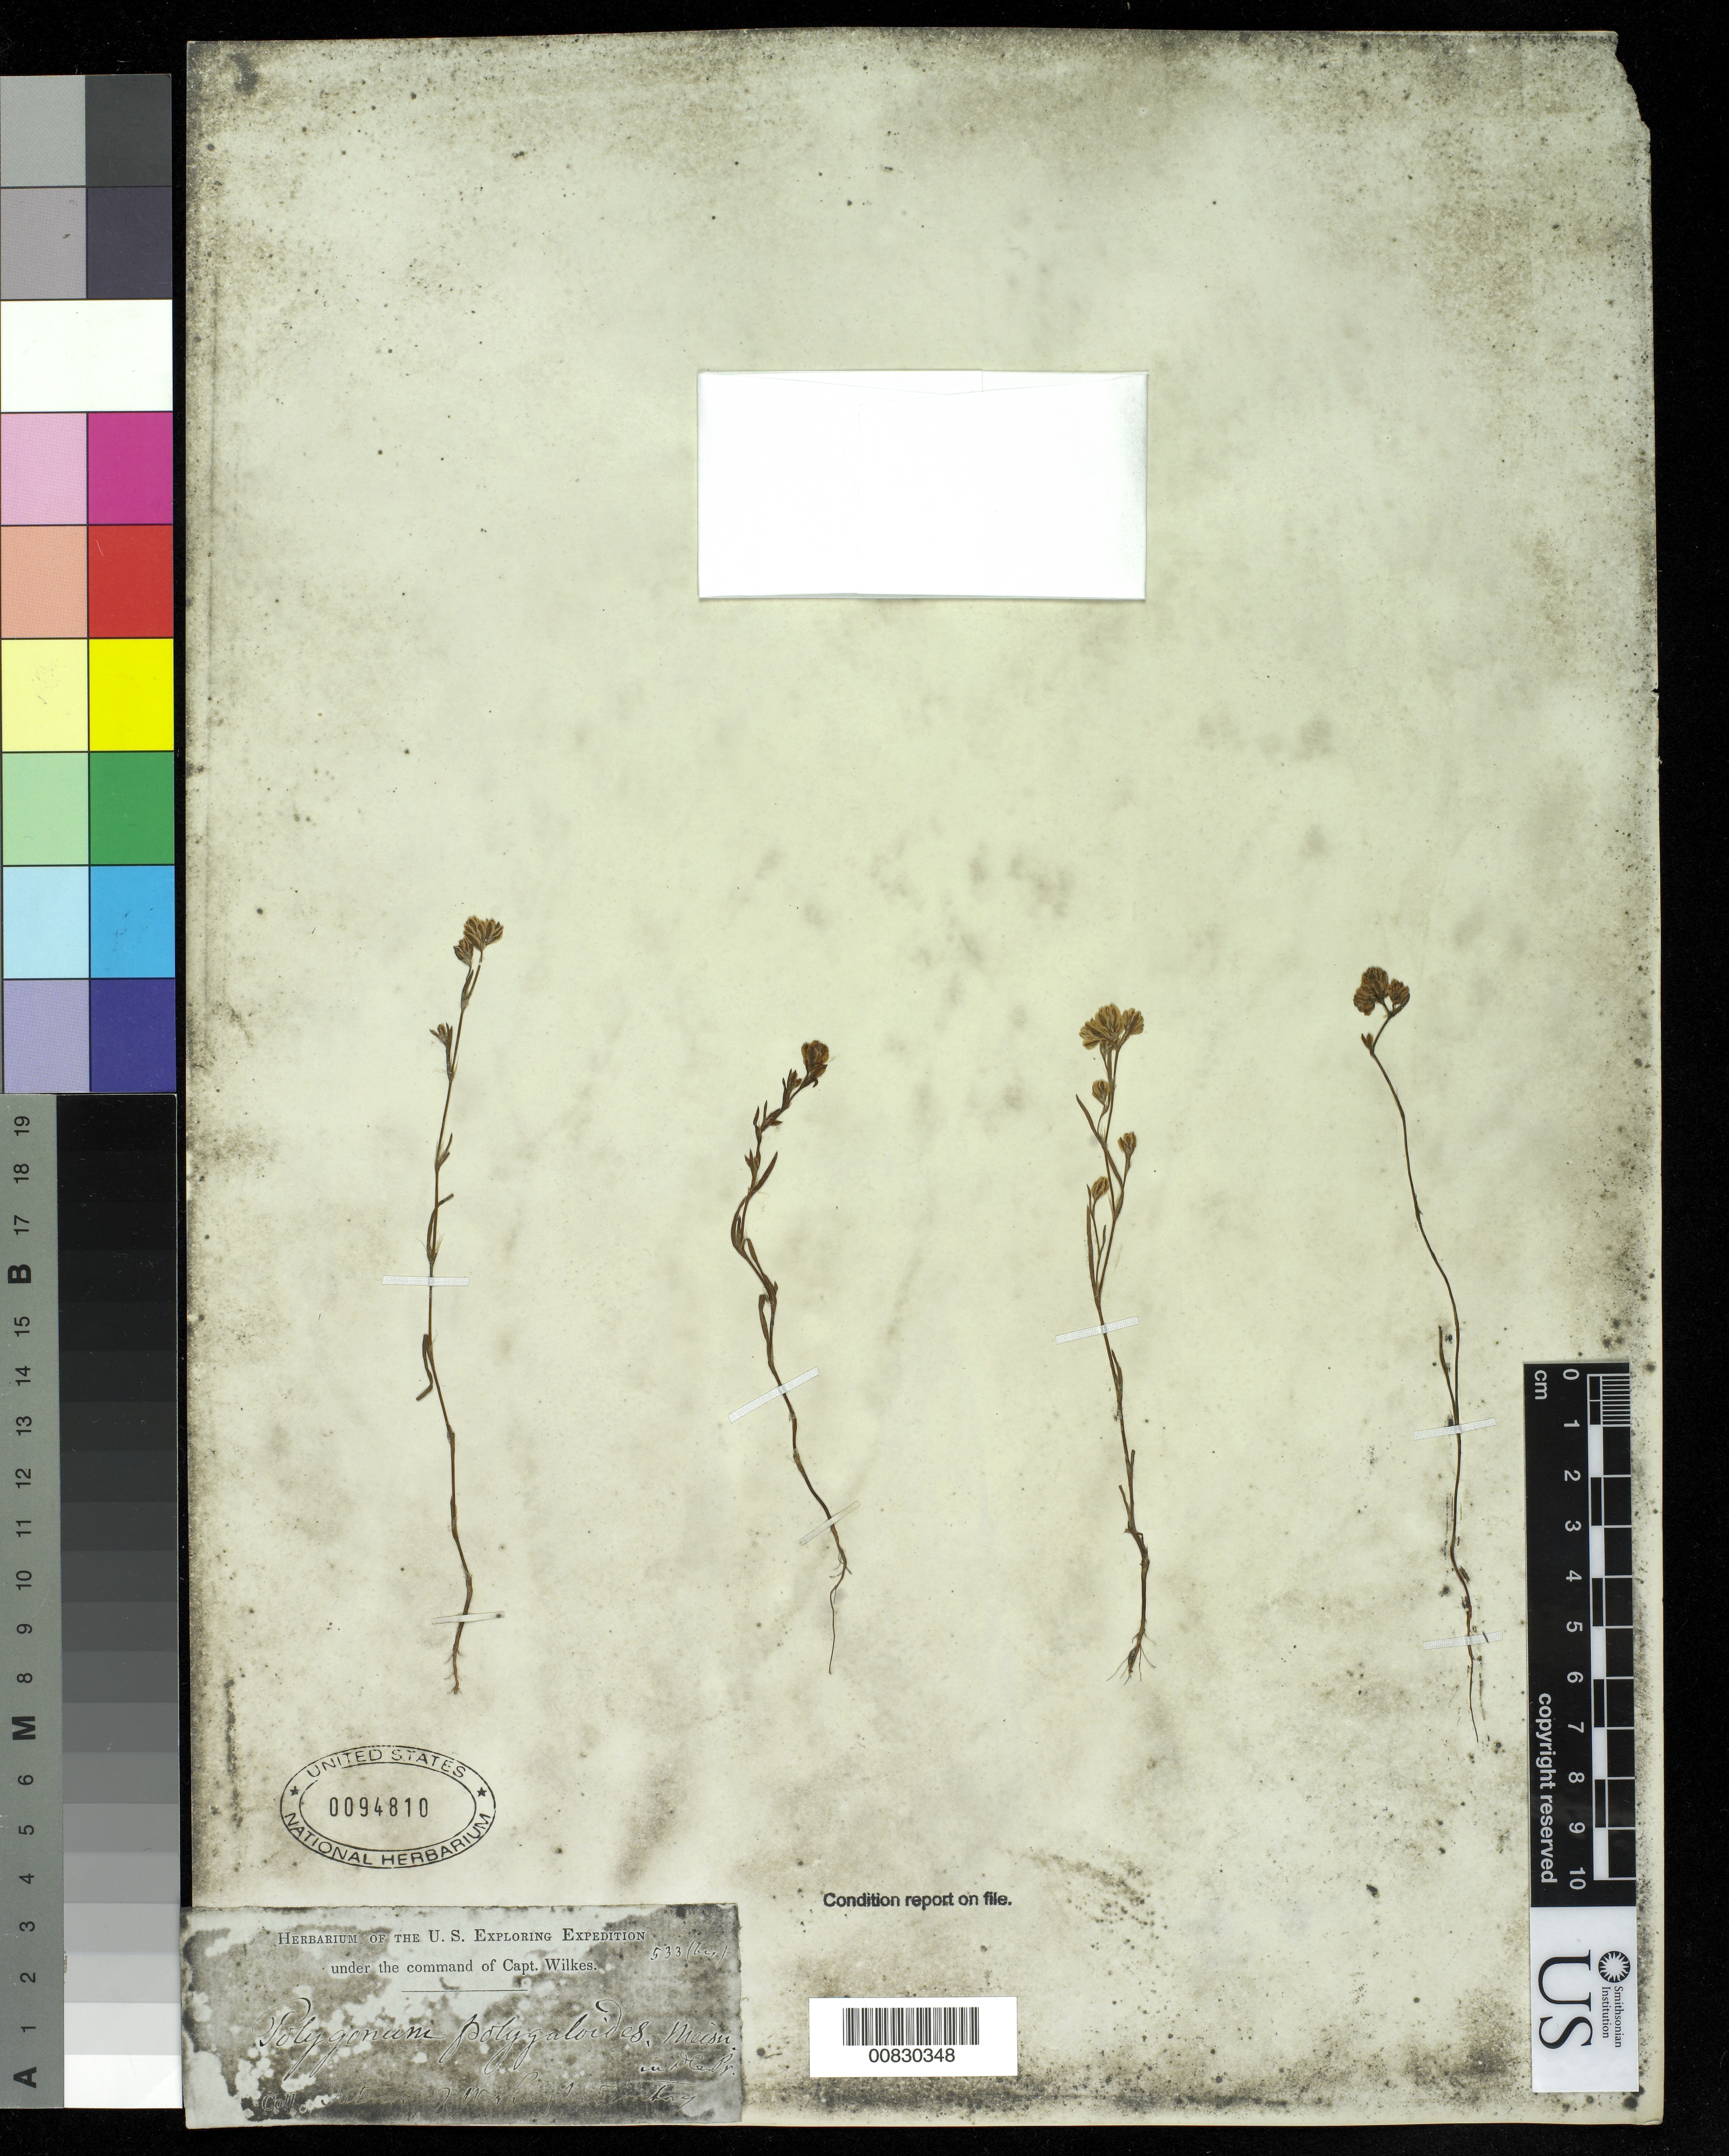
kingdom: Plantae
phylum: Tracheophyta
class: Magnoliopsida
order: Caryophyllales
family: Polygonaceae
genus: Polygonum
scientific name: Polygonum polygaloides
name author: Meisn.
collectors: Wilkes Explor. Exped.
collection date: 1838/1842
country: United States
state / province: Washington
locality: Interior of Washington Territory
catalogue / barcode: US 94810